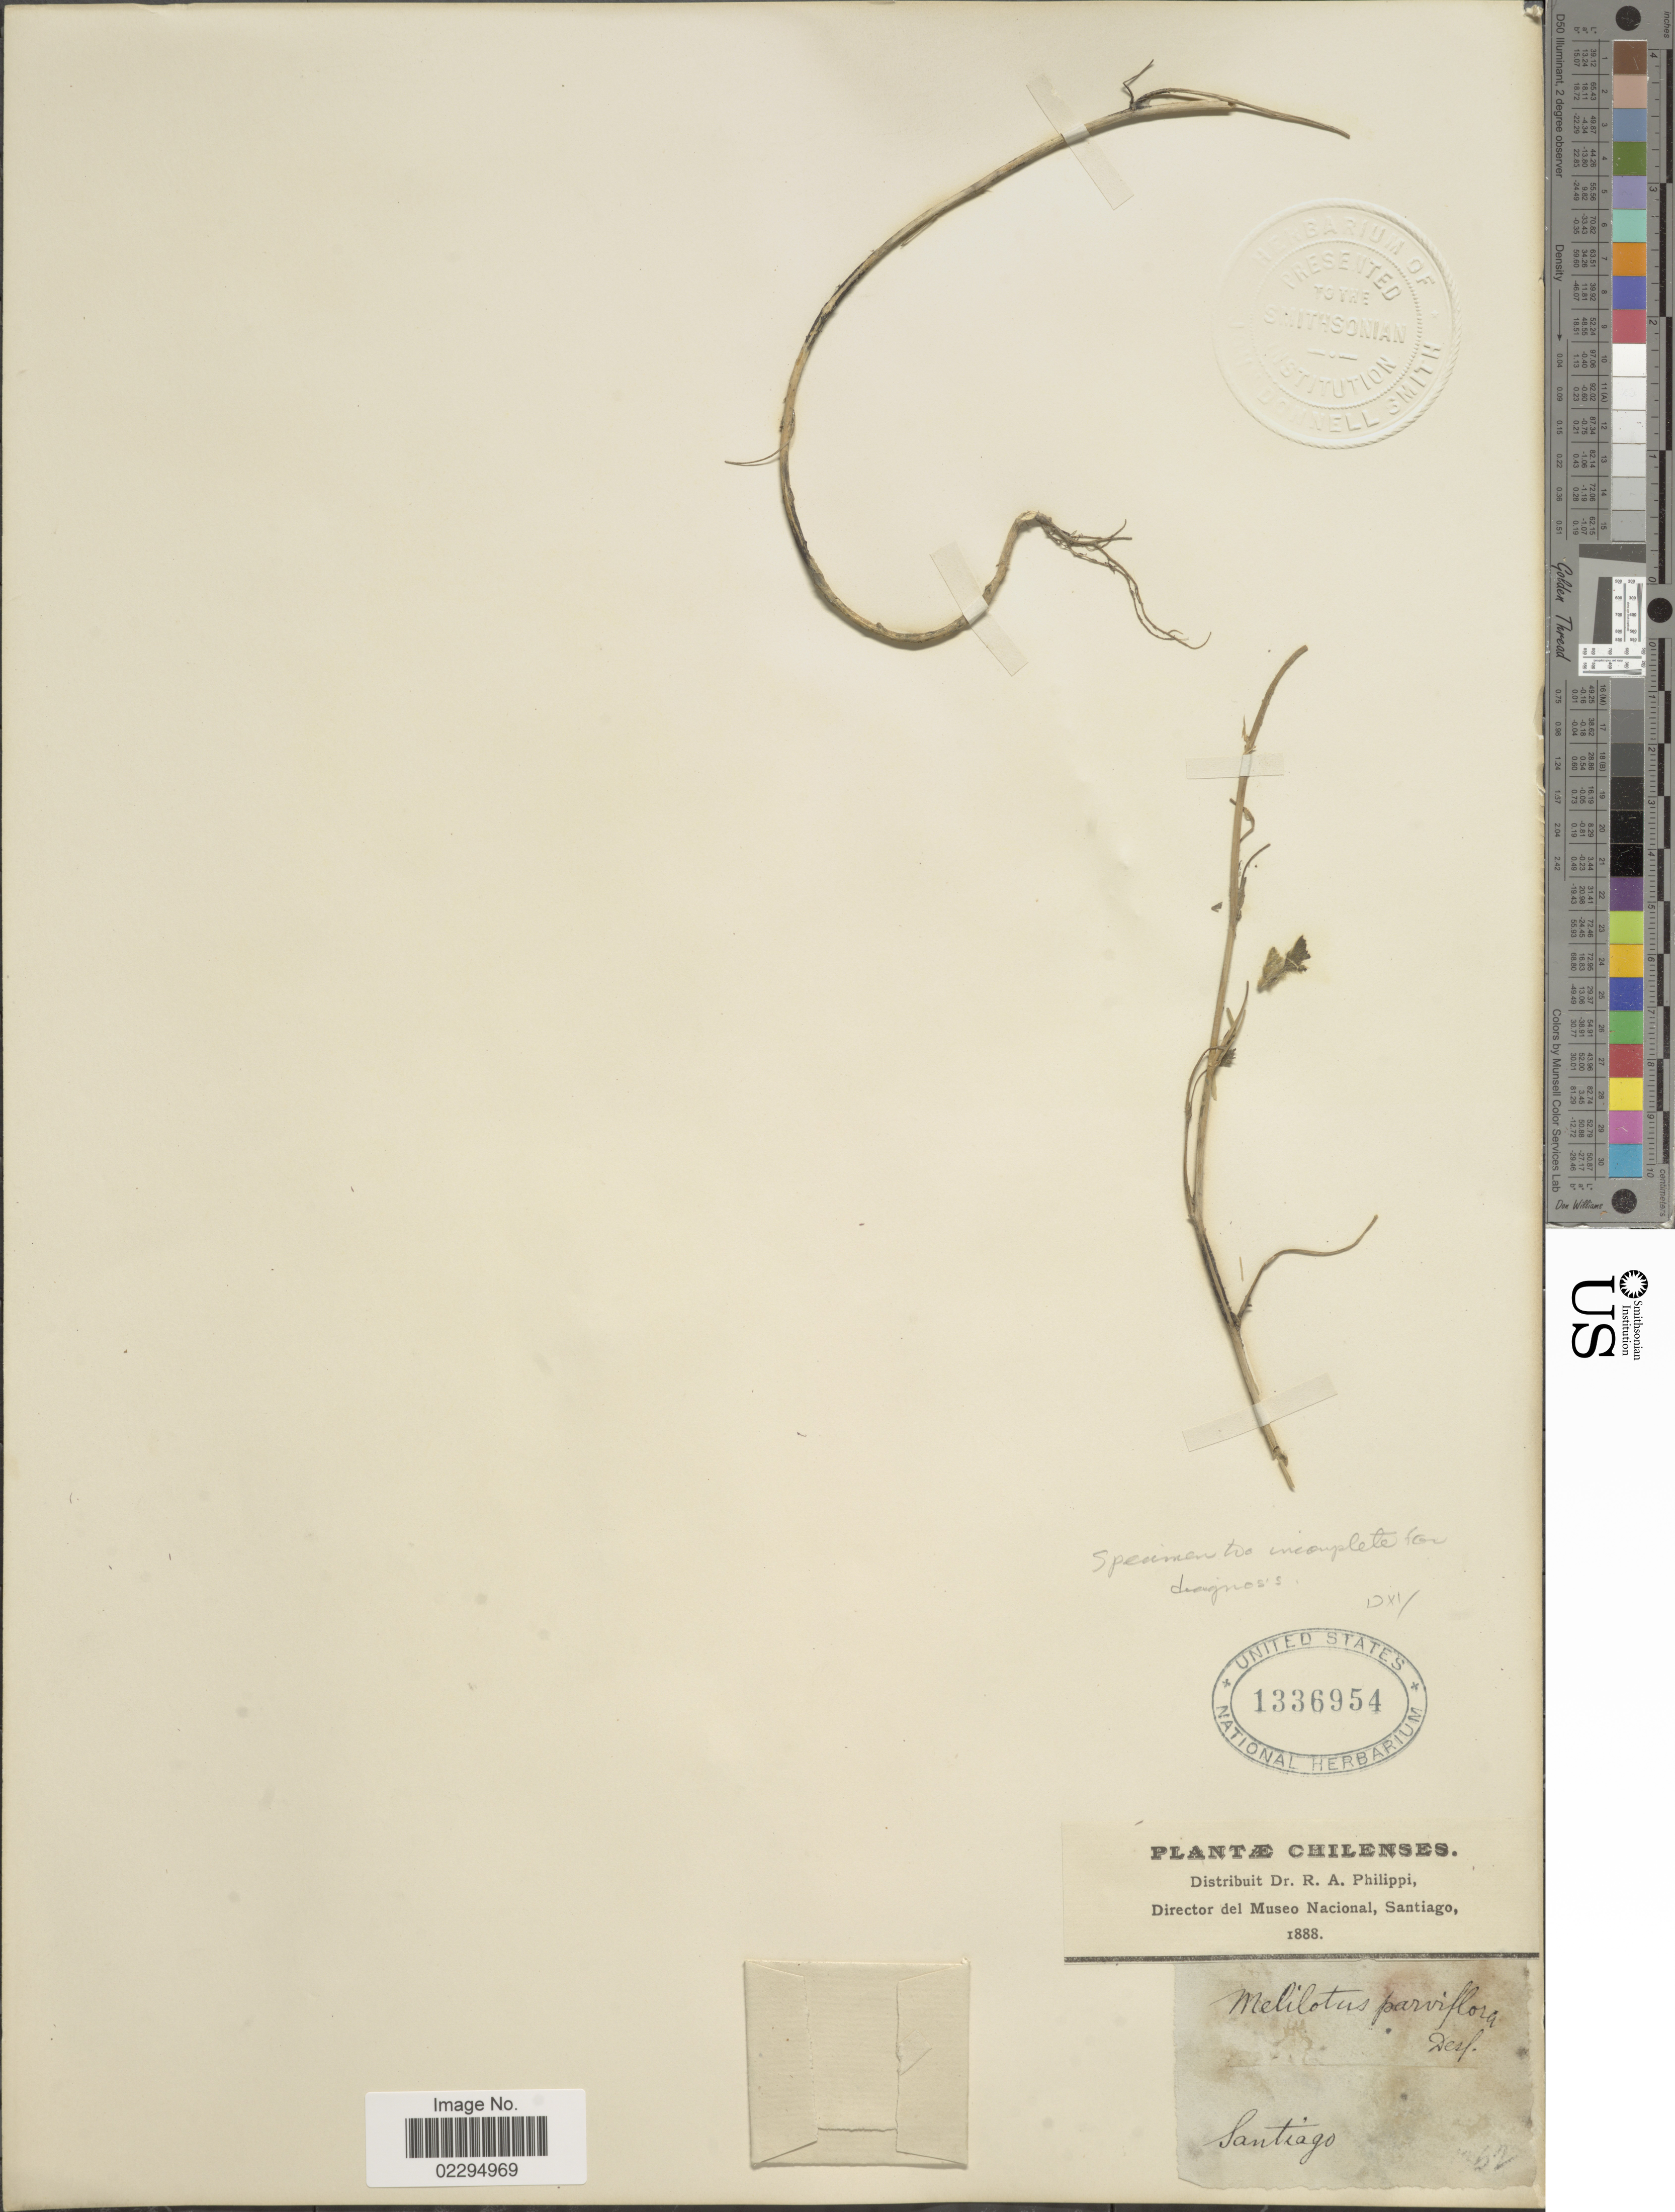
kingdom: Plantae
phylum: Tracheophyta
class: Magnoliopsida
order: Fabales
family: Fabaceae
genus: Melilotus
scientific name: Melilotus indicus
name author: (L.) All.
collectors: R. A. Philippi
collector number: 1362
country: Chile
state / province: Región Metropolitana (RM)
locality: Santiago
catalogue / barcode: US 1336954